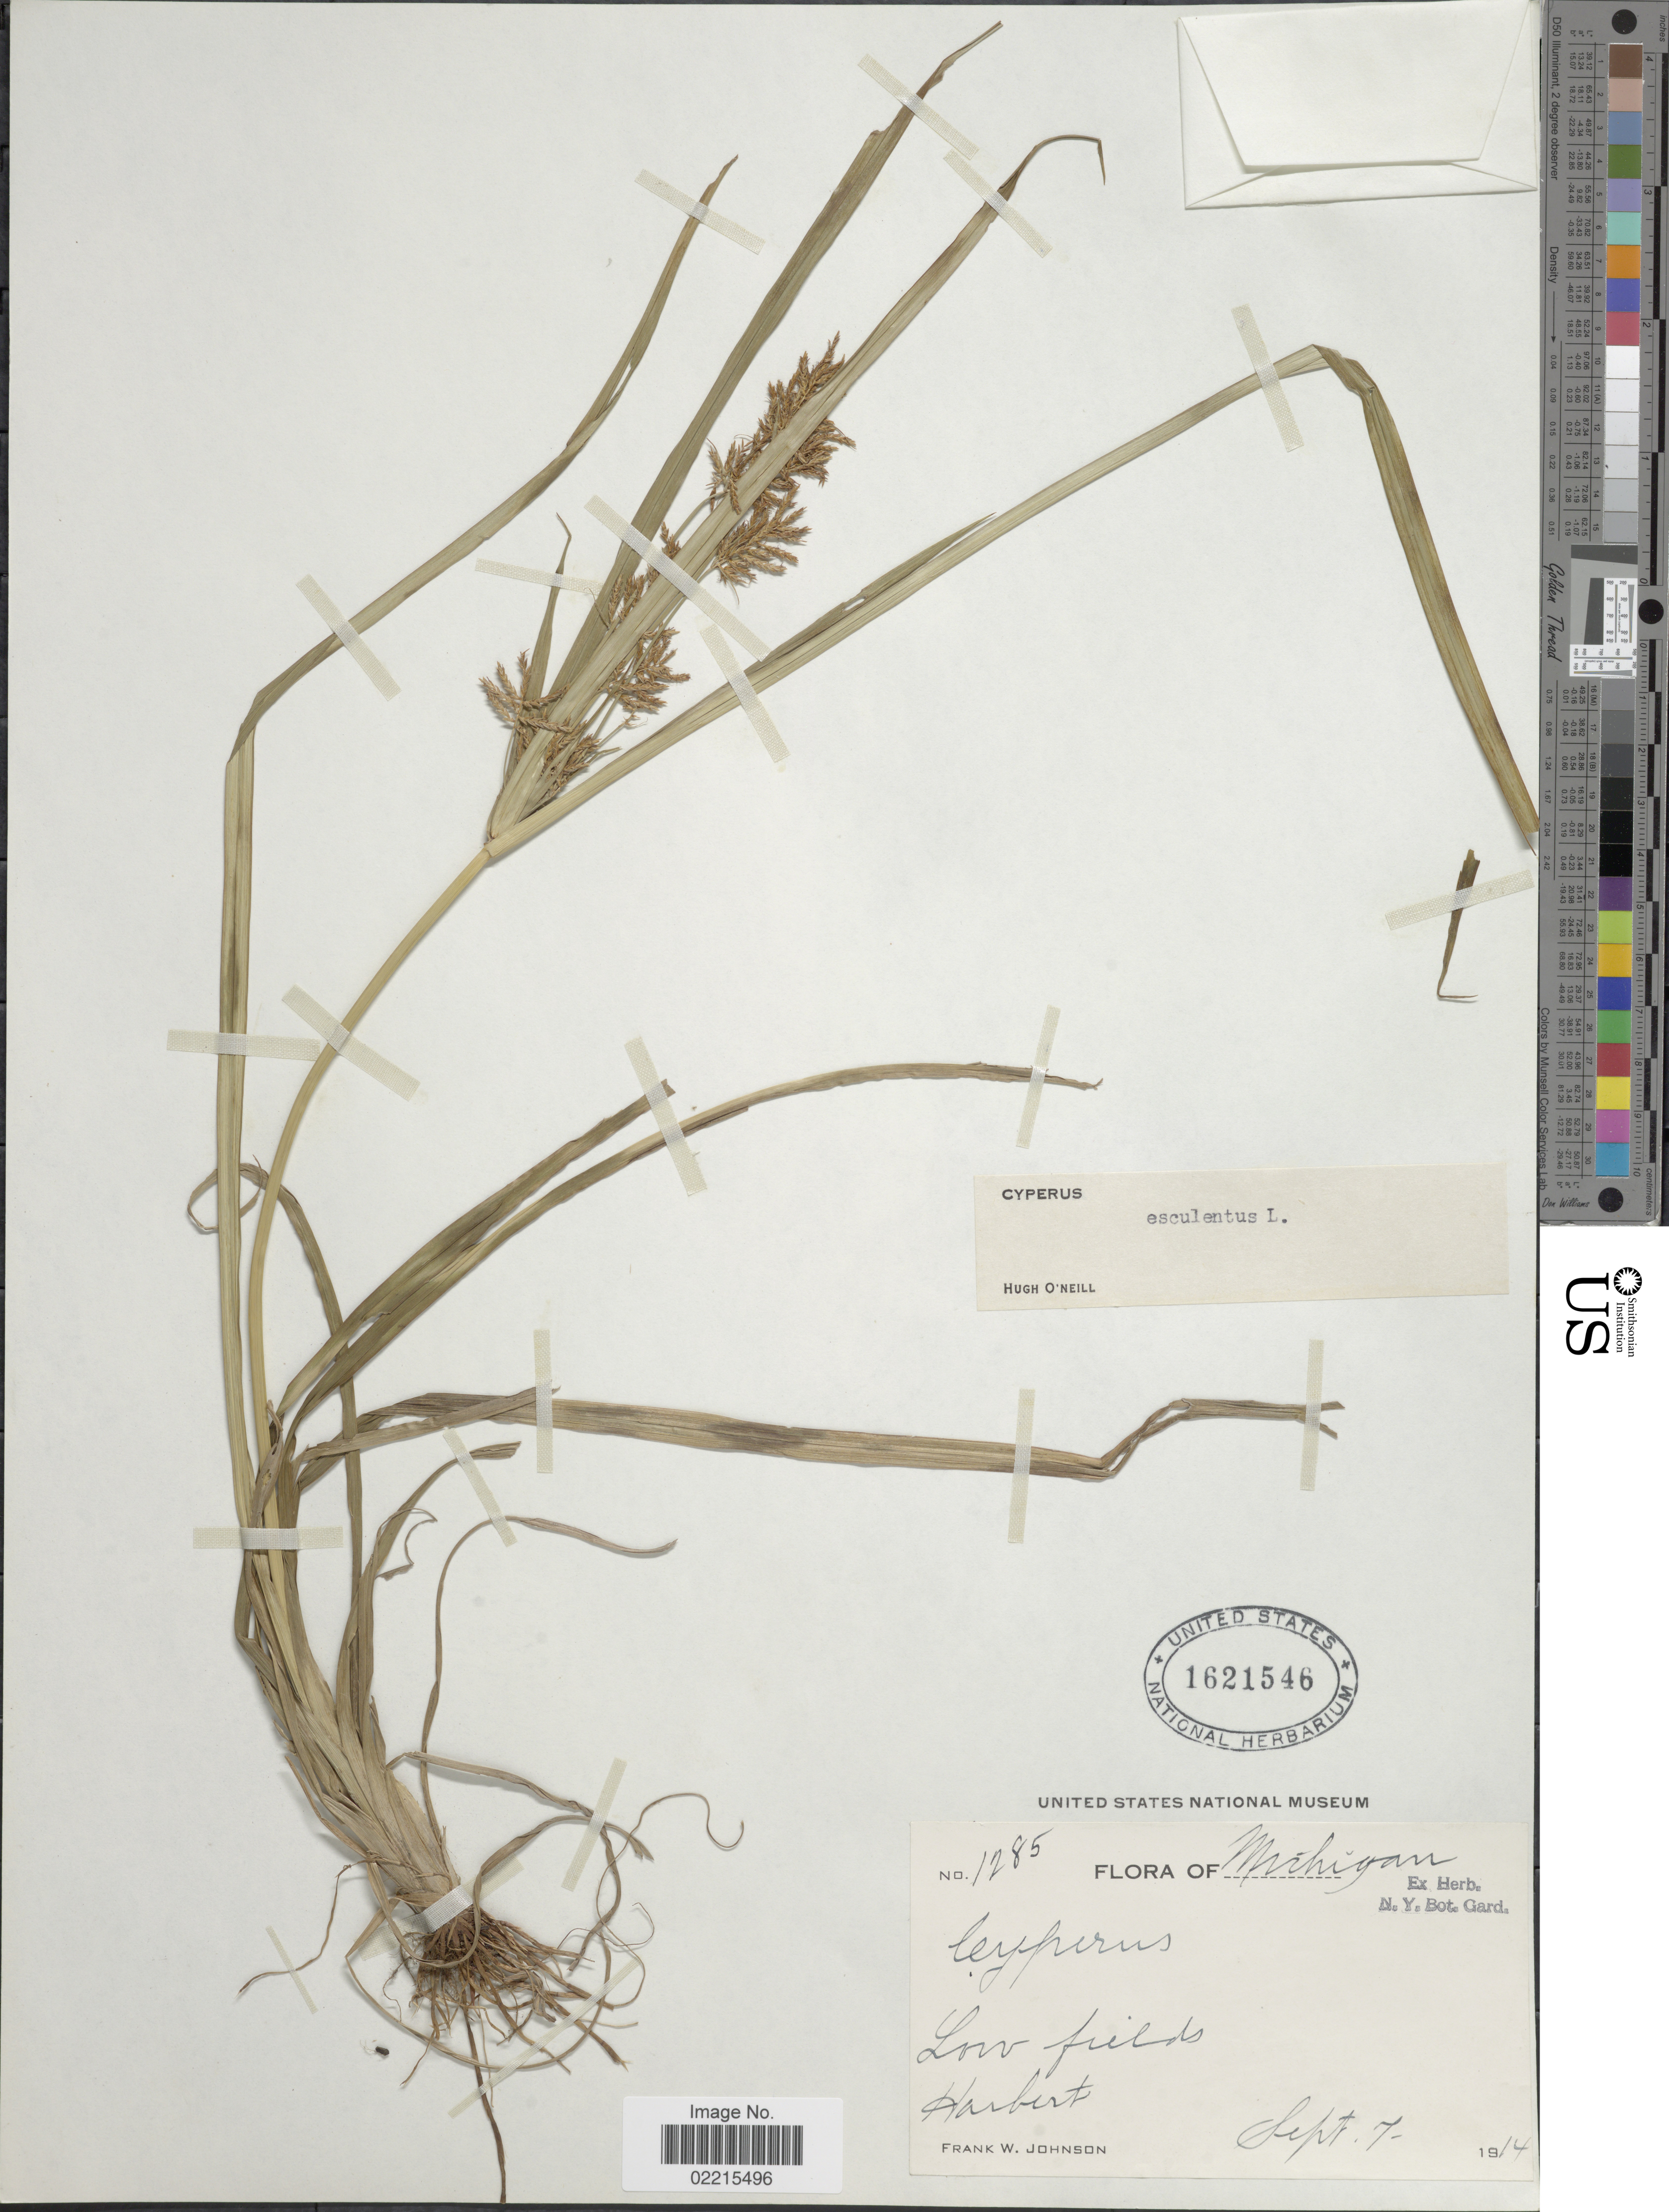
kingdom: Plantae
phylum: Tracheophyta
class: Liliopsida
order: Poales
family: Cyperaceae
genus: Cyperus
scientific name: Cyperus esculentus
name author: L.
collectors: F. W. Johnson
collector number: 1285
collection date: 1914-09-07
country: United States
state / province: Michigan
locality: Low fields, Harbert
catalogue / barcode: US 1621546